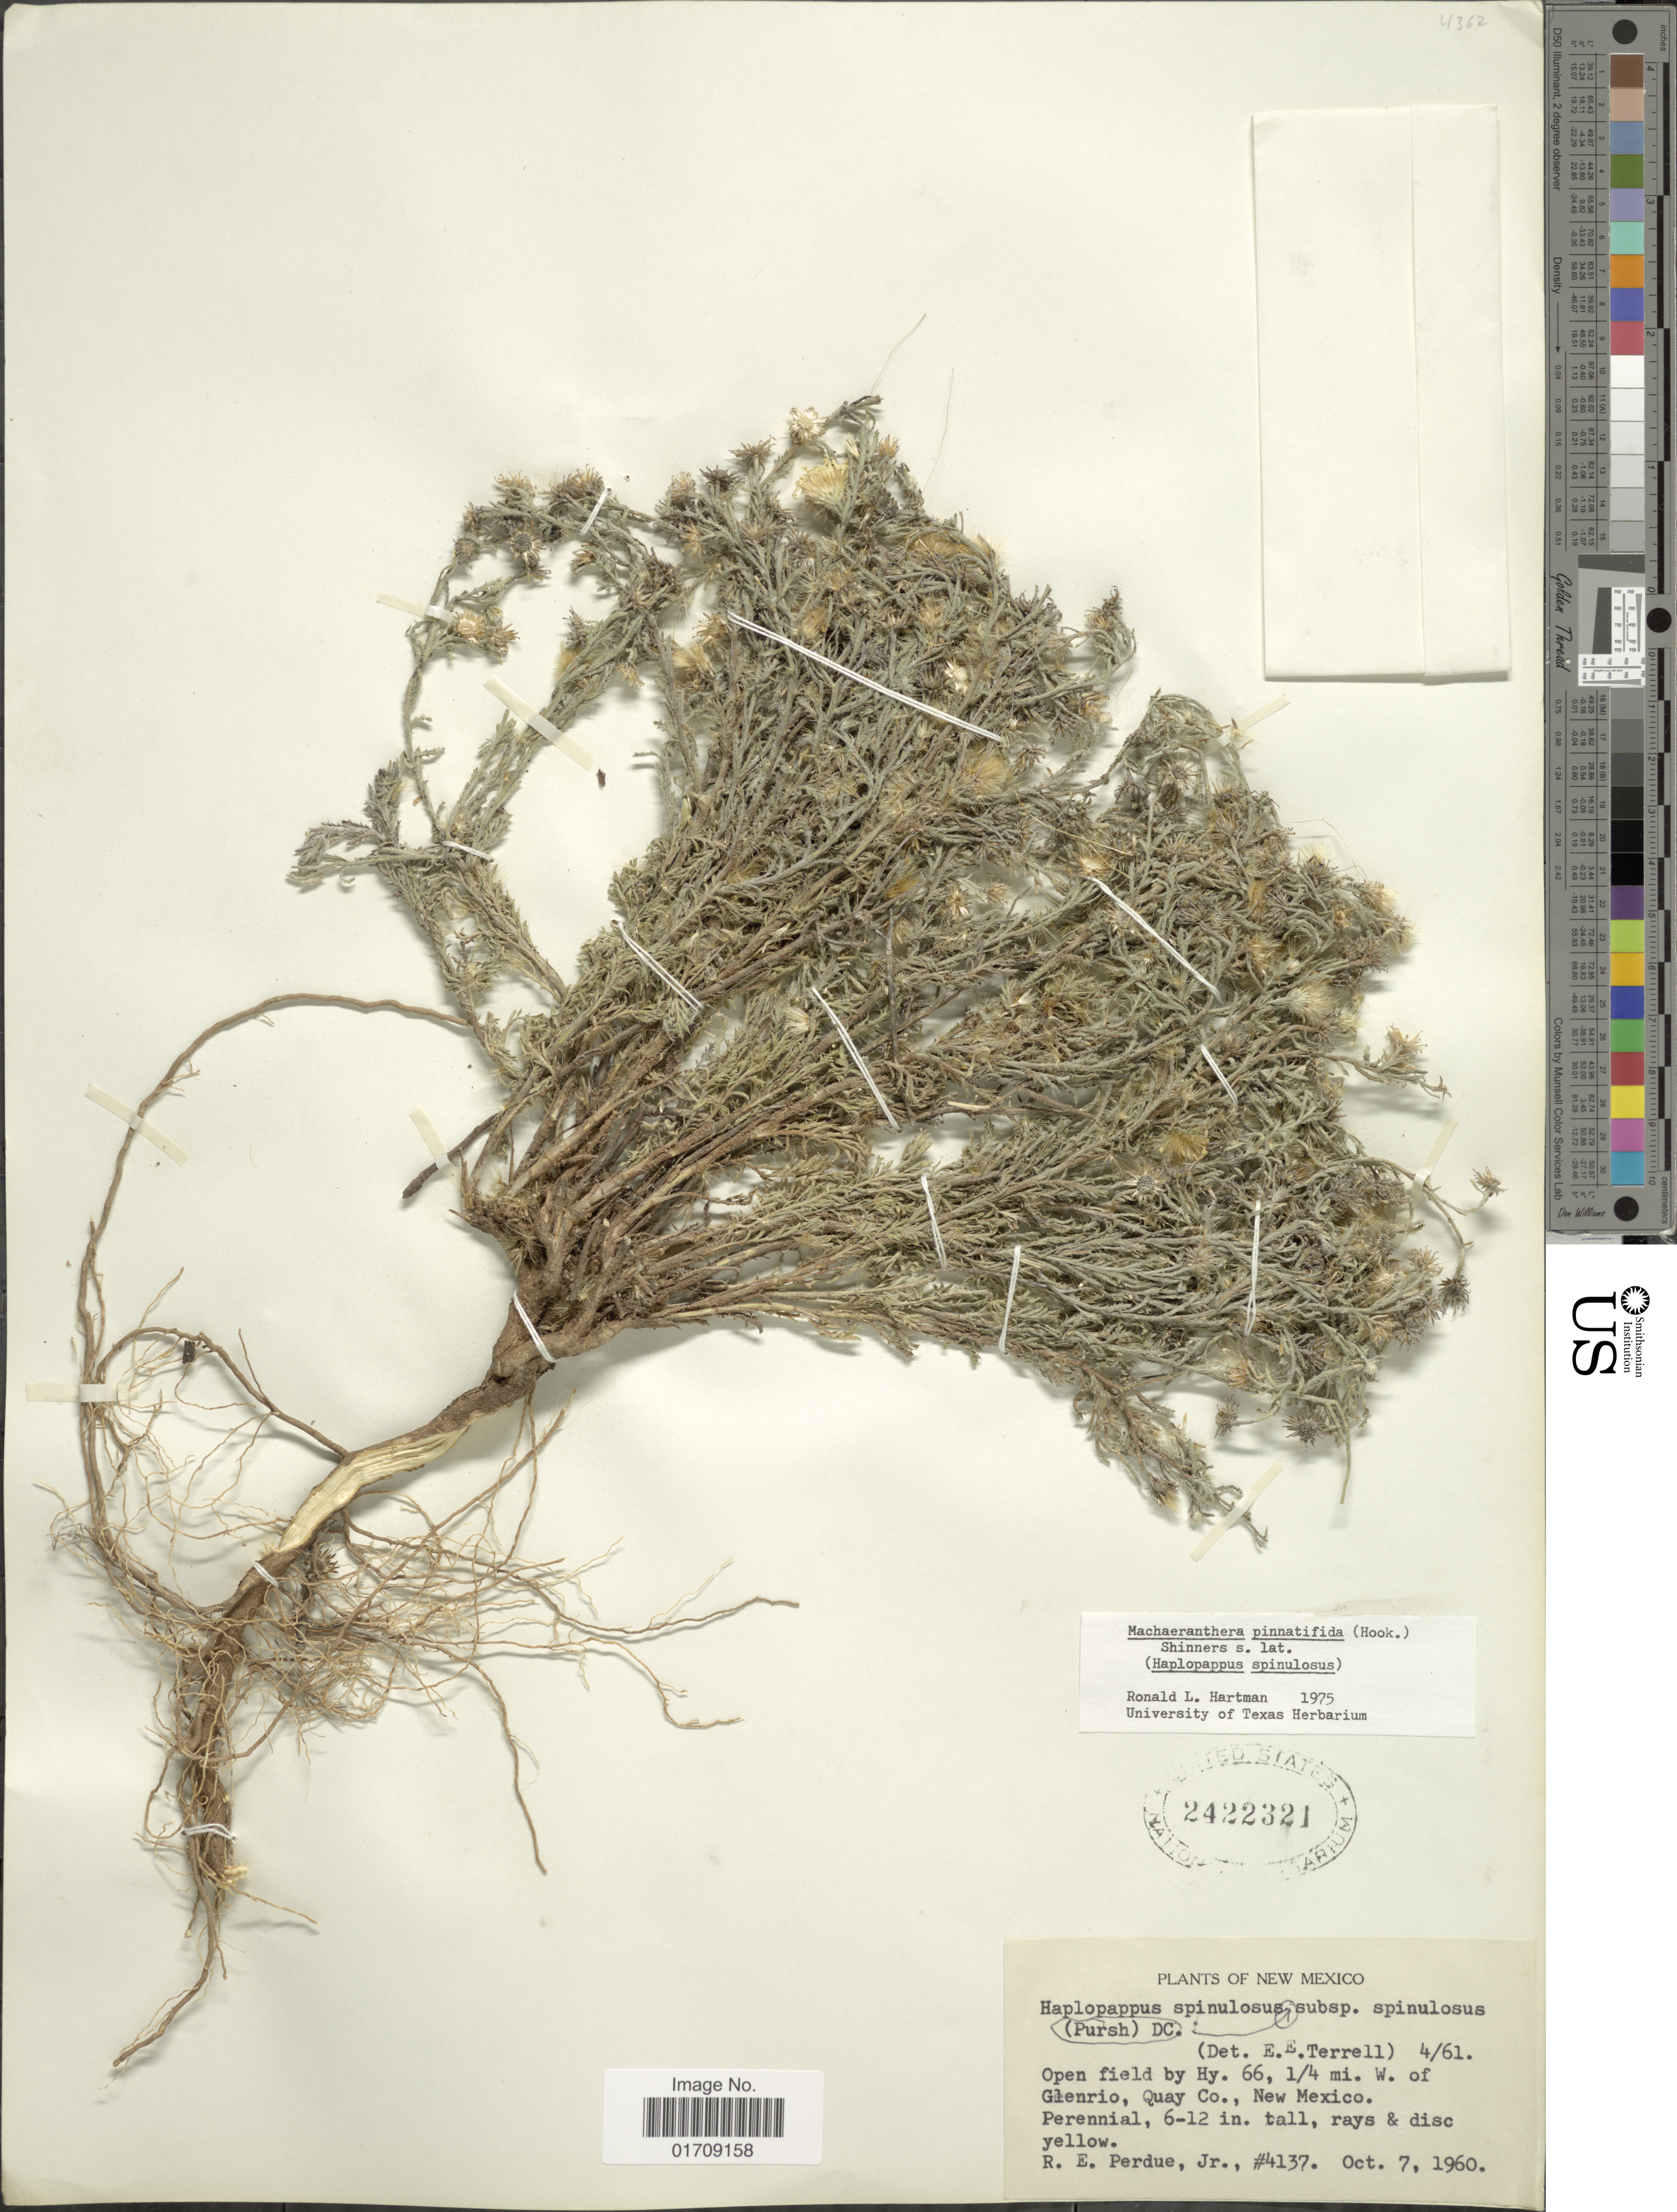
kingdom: Plantae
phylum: Tracheophyta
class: Magnoliopsida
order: Asterales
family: Asteraceae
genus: Machaeranthera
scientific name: Machaeranthera pinnatifida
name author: (Hook.) Shinners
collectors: R. E. Perdue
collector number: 4137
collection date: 1960-10-07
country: United States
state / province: New Mexico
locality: Hy. 66, 1/4 mi. W. of Glenrio, Quay Co.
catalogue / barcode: US 2422321